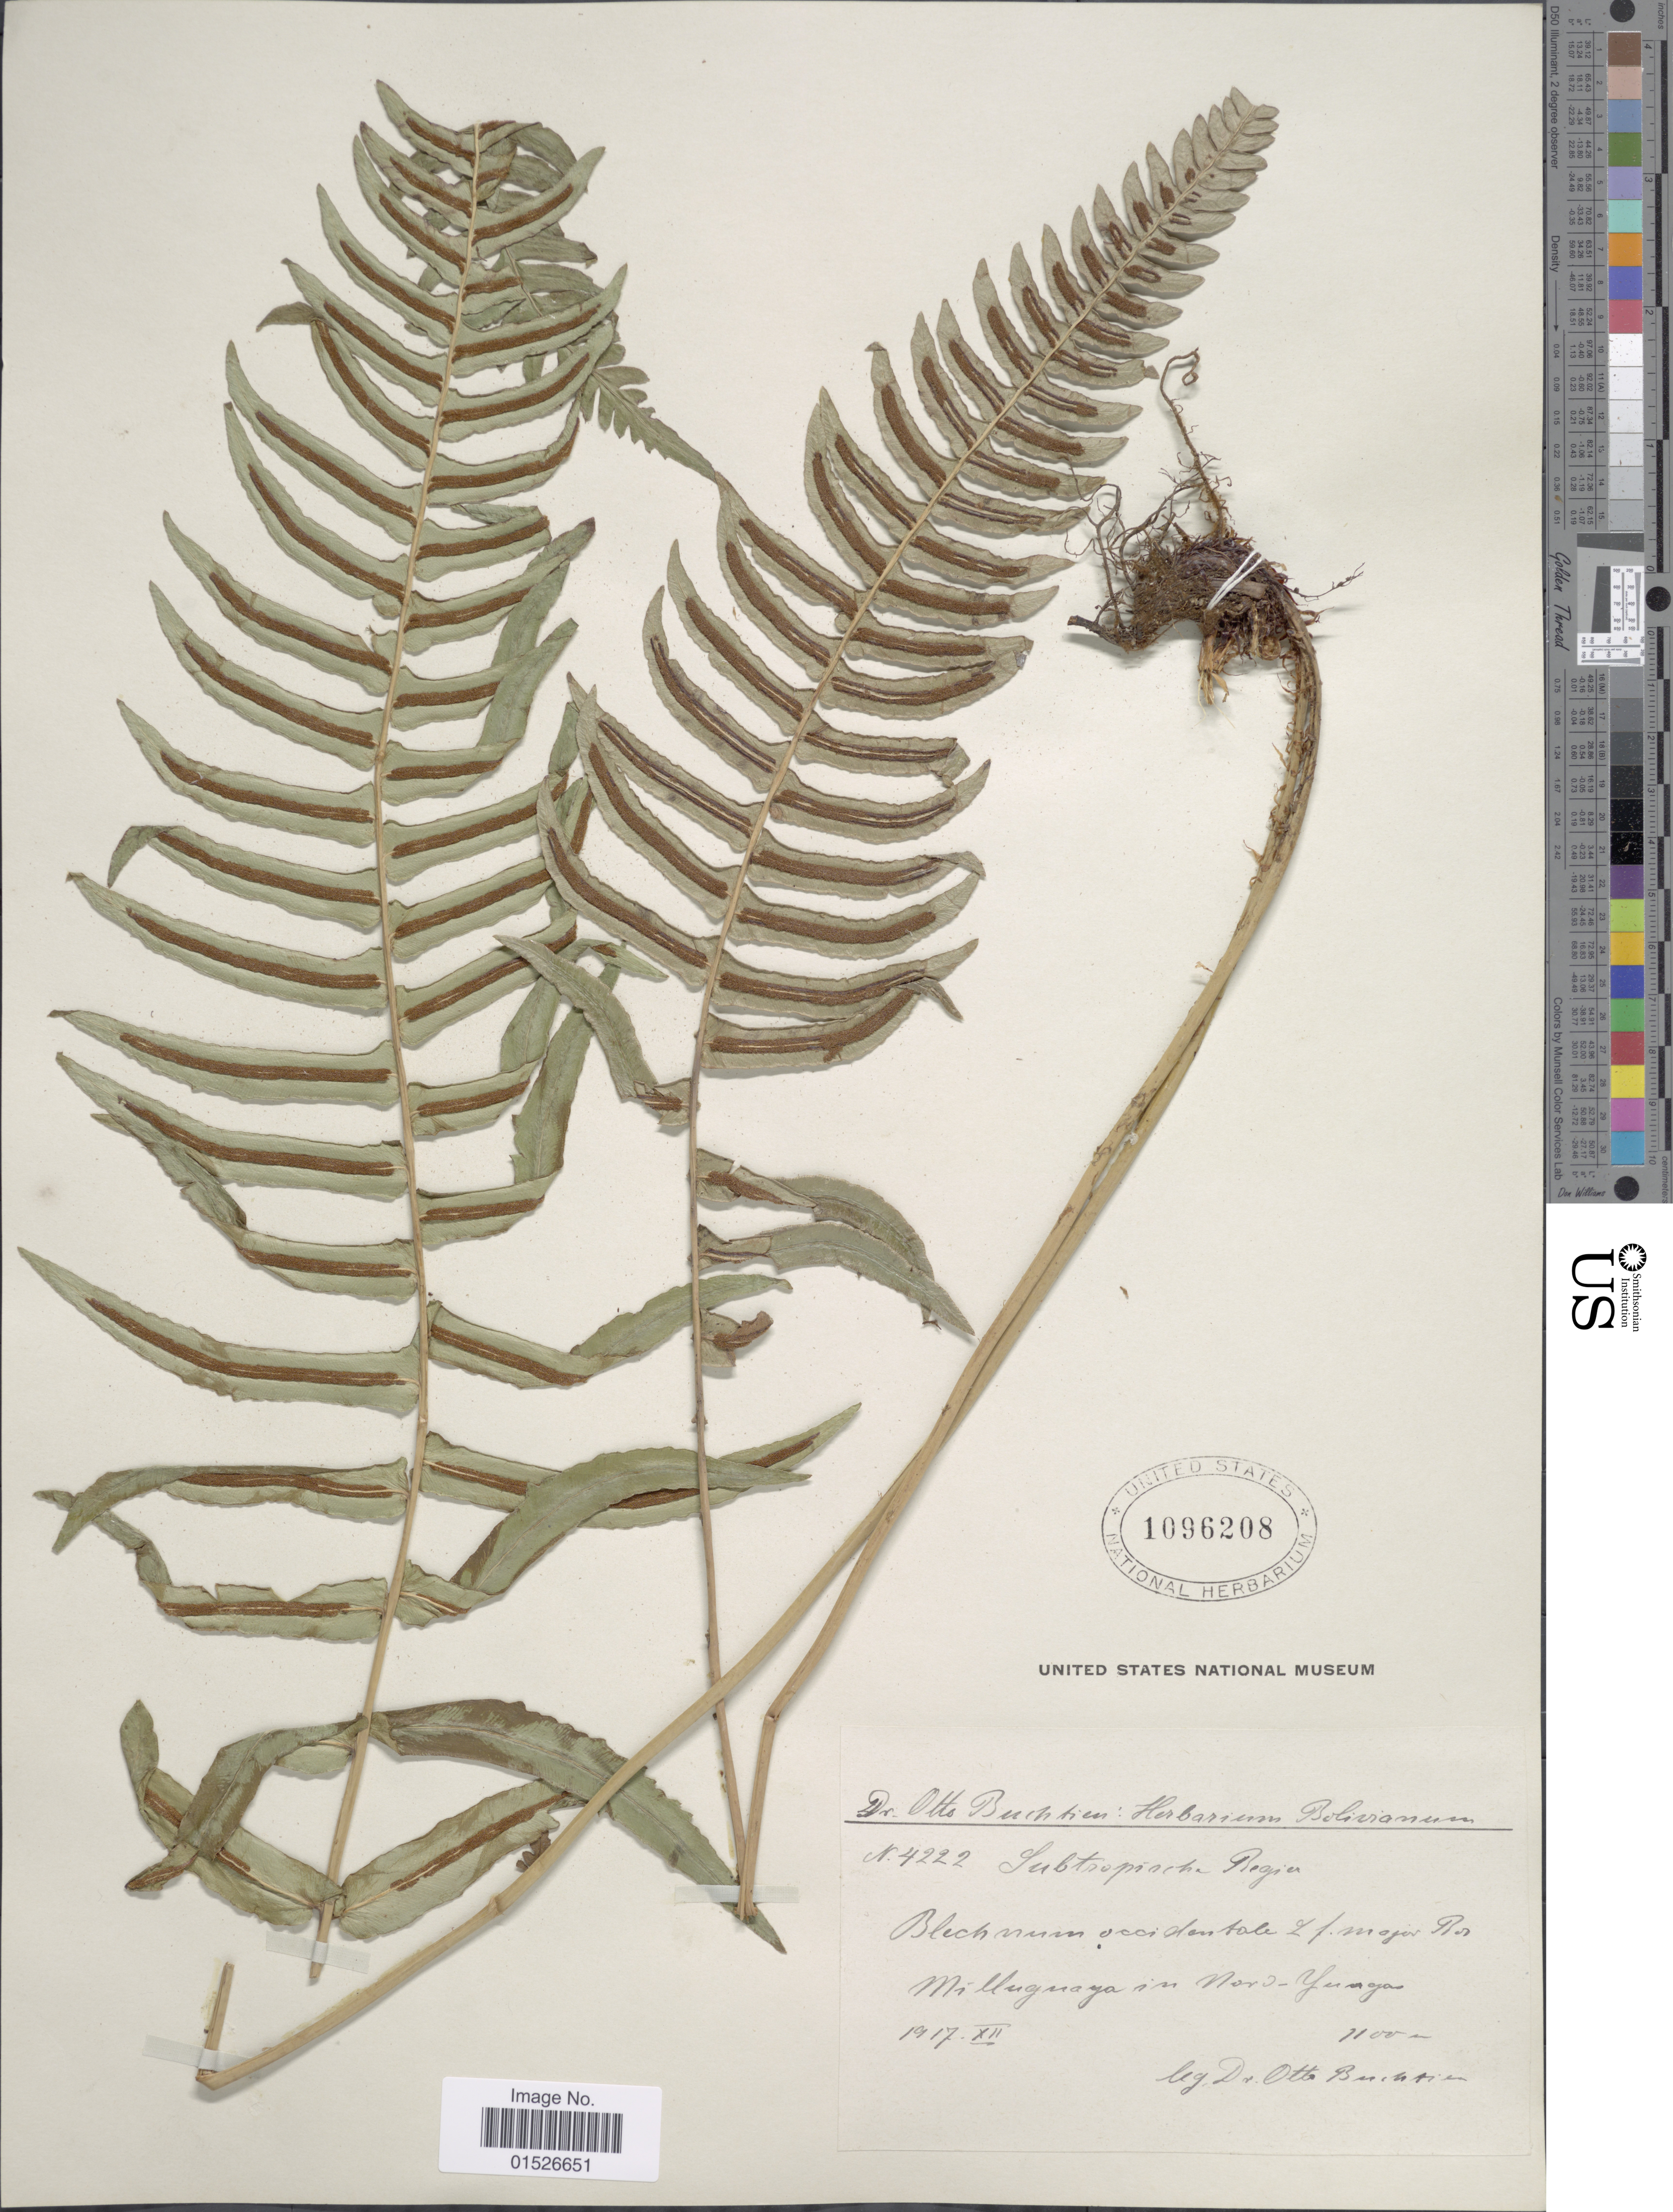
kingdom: Plantae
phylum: Tracheophyta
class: Polypodiopsida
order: Polypodiales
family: Blechnaceae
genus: Blechnum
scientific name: Blechnum occidentale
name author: L.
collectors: O. Buchtien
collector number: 4222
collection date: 1917-12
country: Bolivia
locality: Milluguaya in Nord-Yungas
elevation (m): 1100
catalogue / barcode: US 1096208